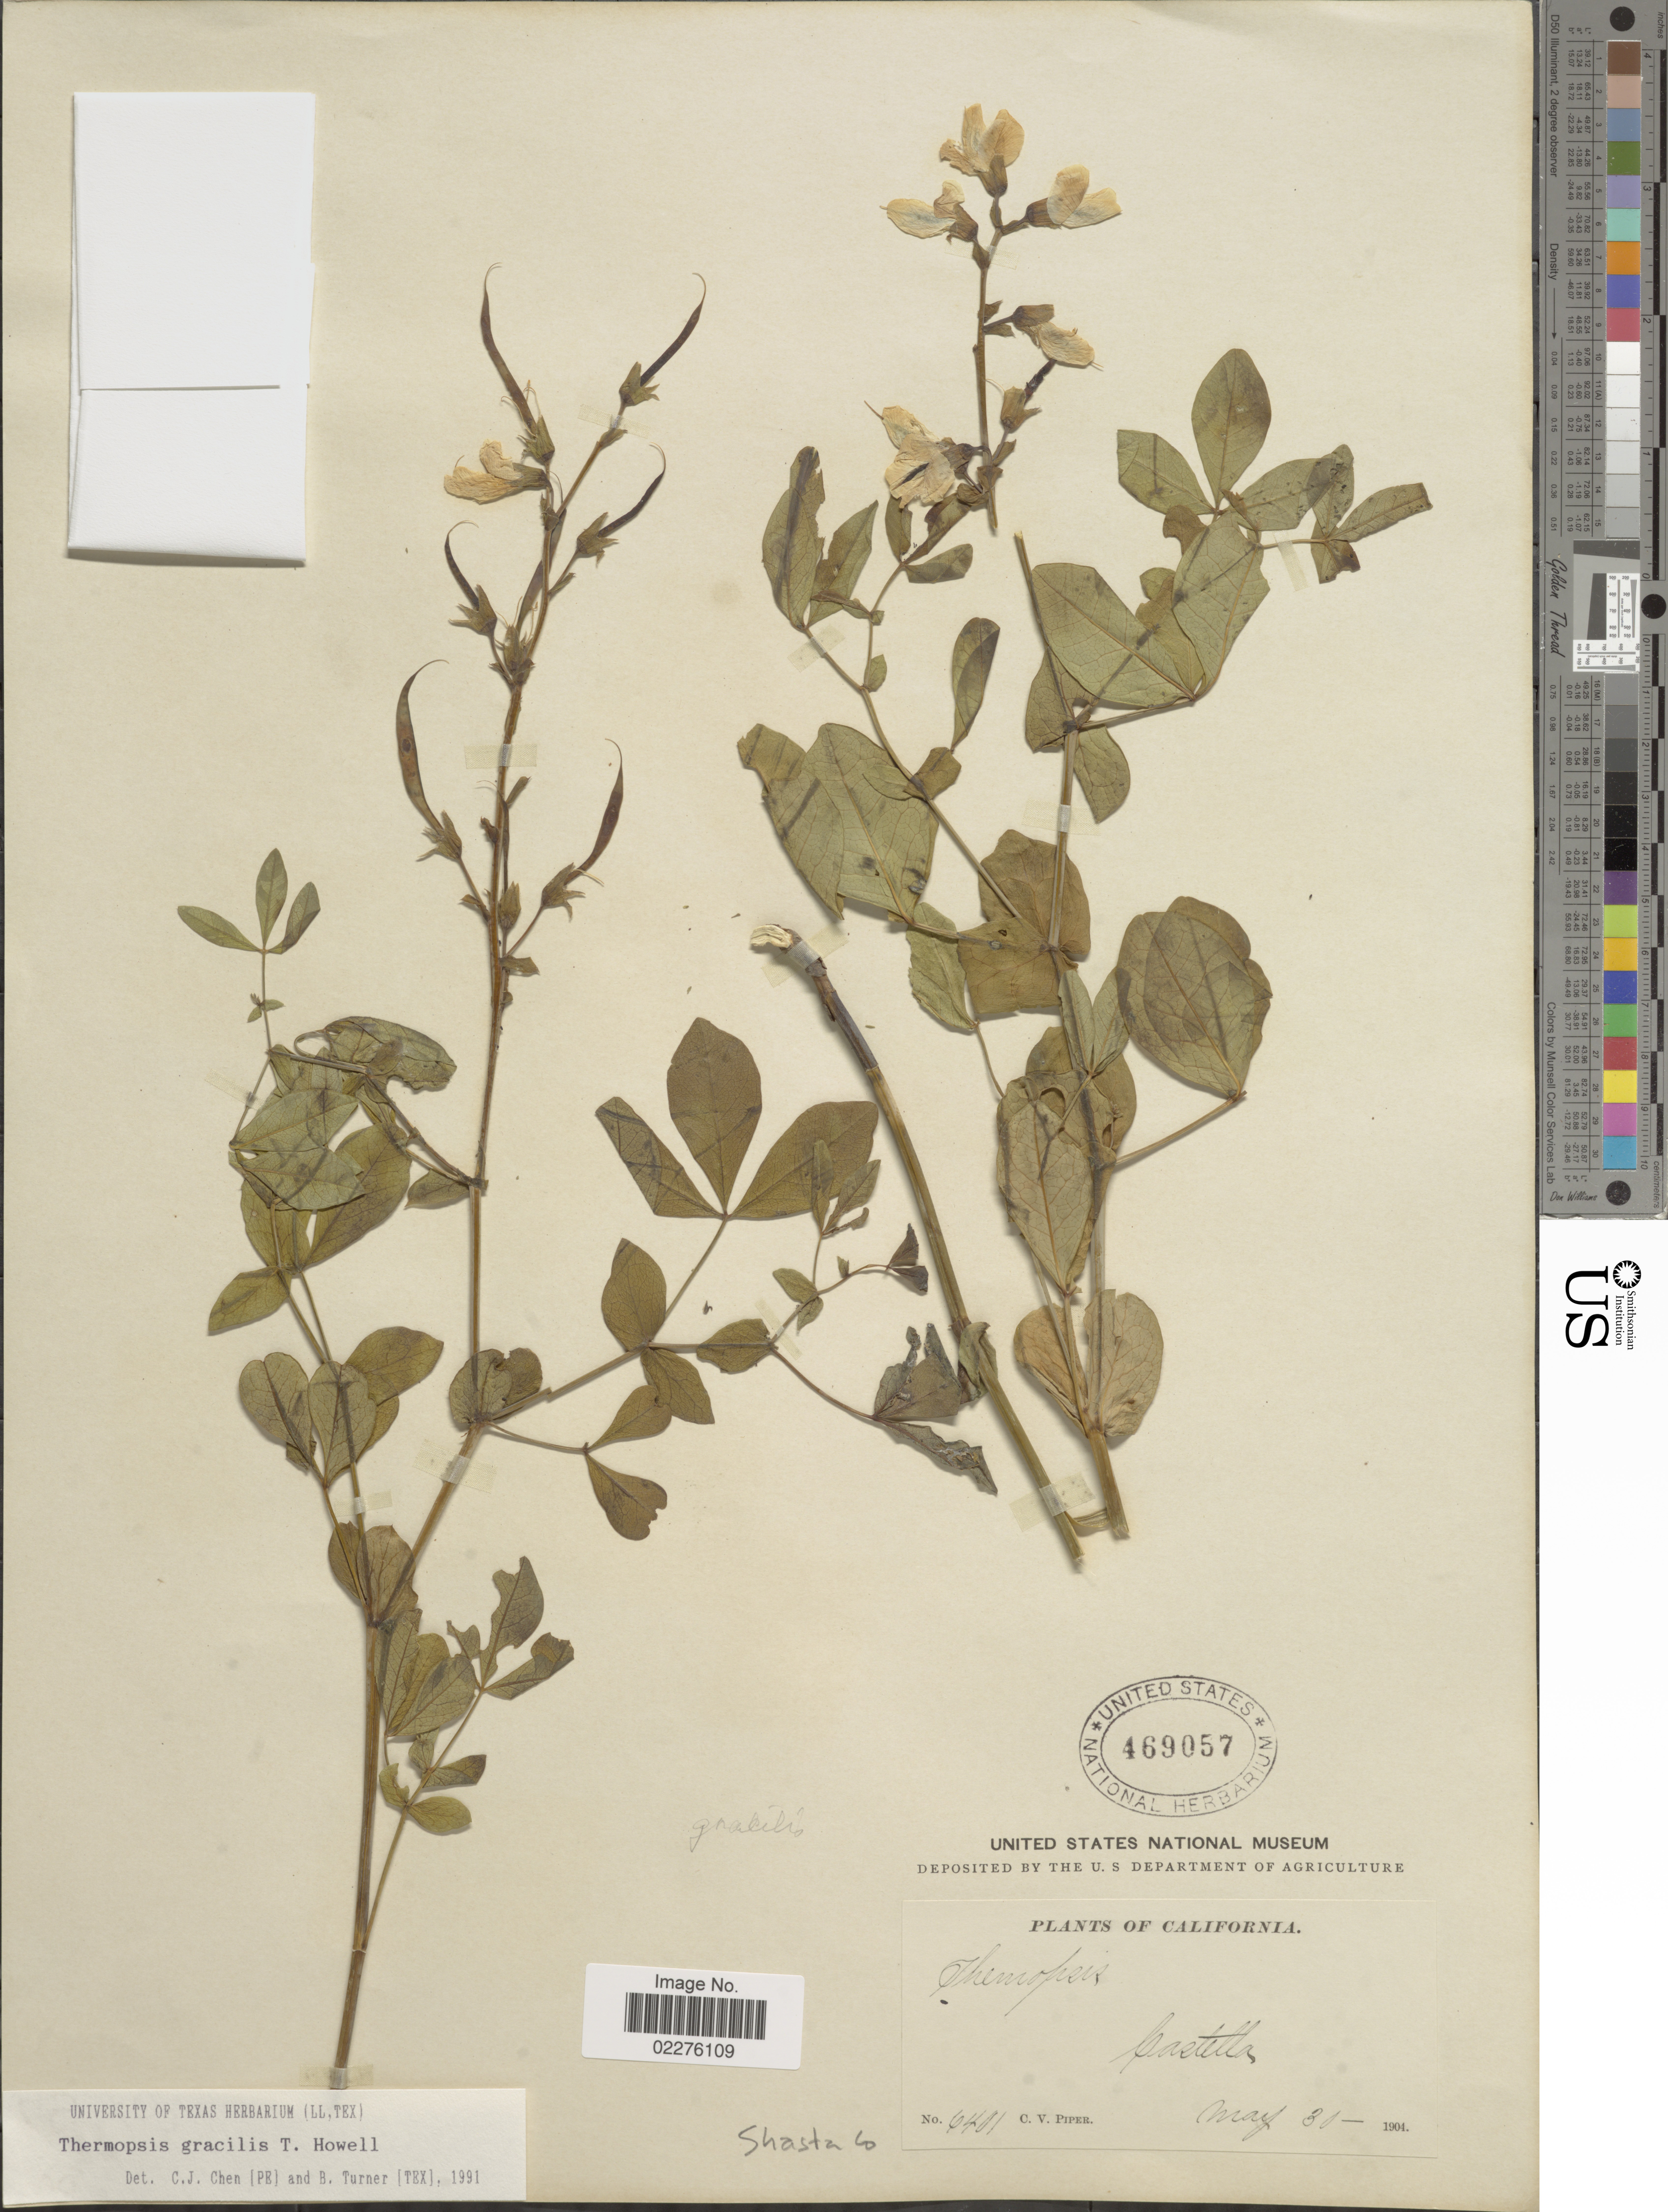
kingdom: Plantae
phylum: Tracheophyta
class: Magnoliopsida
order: Fabales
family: Fabaceae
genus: Thermopsis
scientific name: Thermopsis gracilis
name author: Howell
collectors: C. V. Piper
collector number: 6401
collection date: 1904-05-30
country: United States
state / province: California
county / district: Shasta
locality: Castella, Shasta Co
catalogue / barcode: US 469057